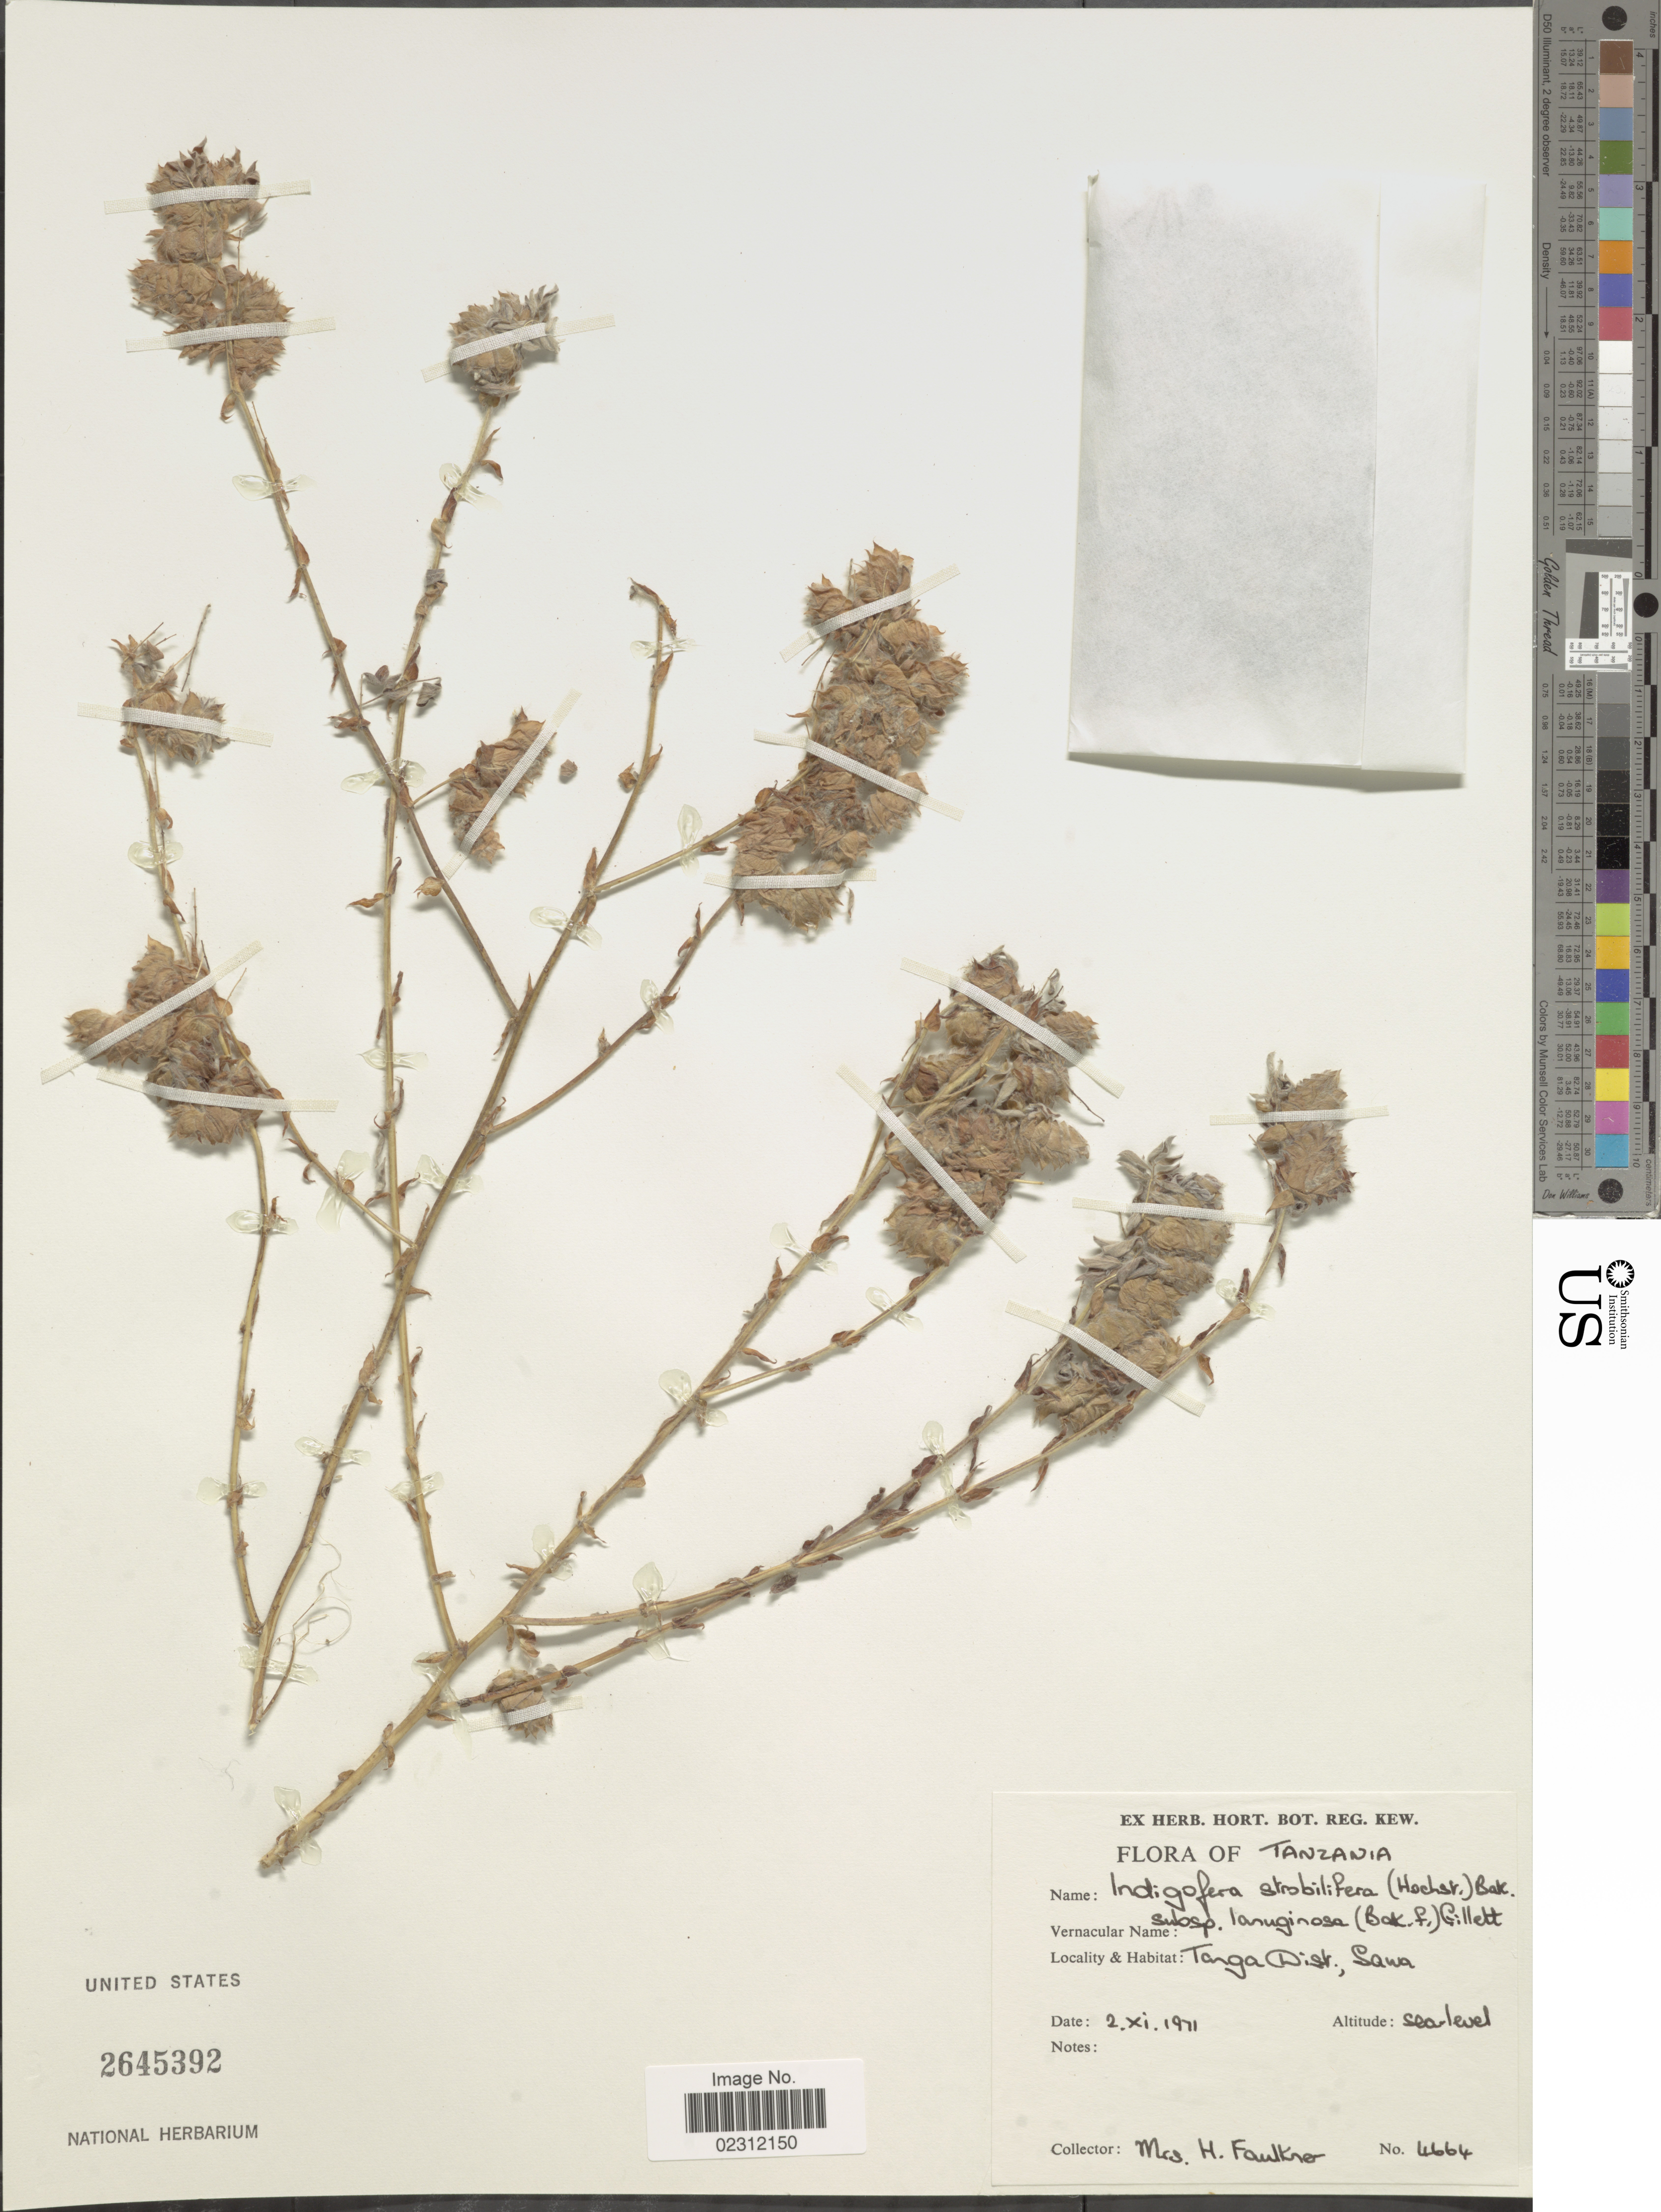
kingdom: Plantae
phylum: Tracheophyta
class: Magnoliopsida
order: Fabales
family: Fabaceae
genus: Indigofera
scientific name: Indigofera strobilifera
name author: (Hochst.) Baker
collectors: H. Faulkner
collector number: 4664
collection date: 1971-11-02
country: Tanzania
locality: Tanga Dist. Sawa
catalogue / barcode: US 2645392